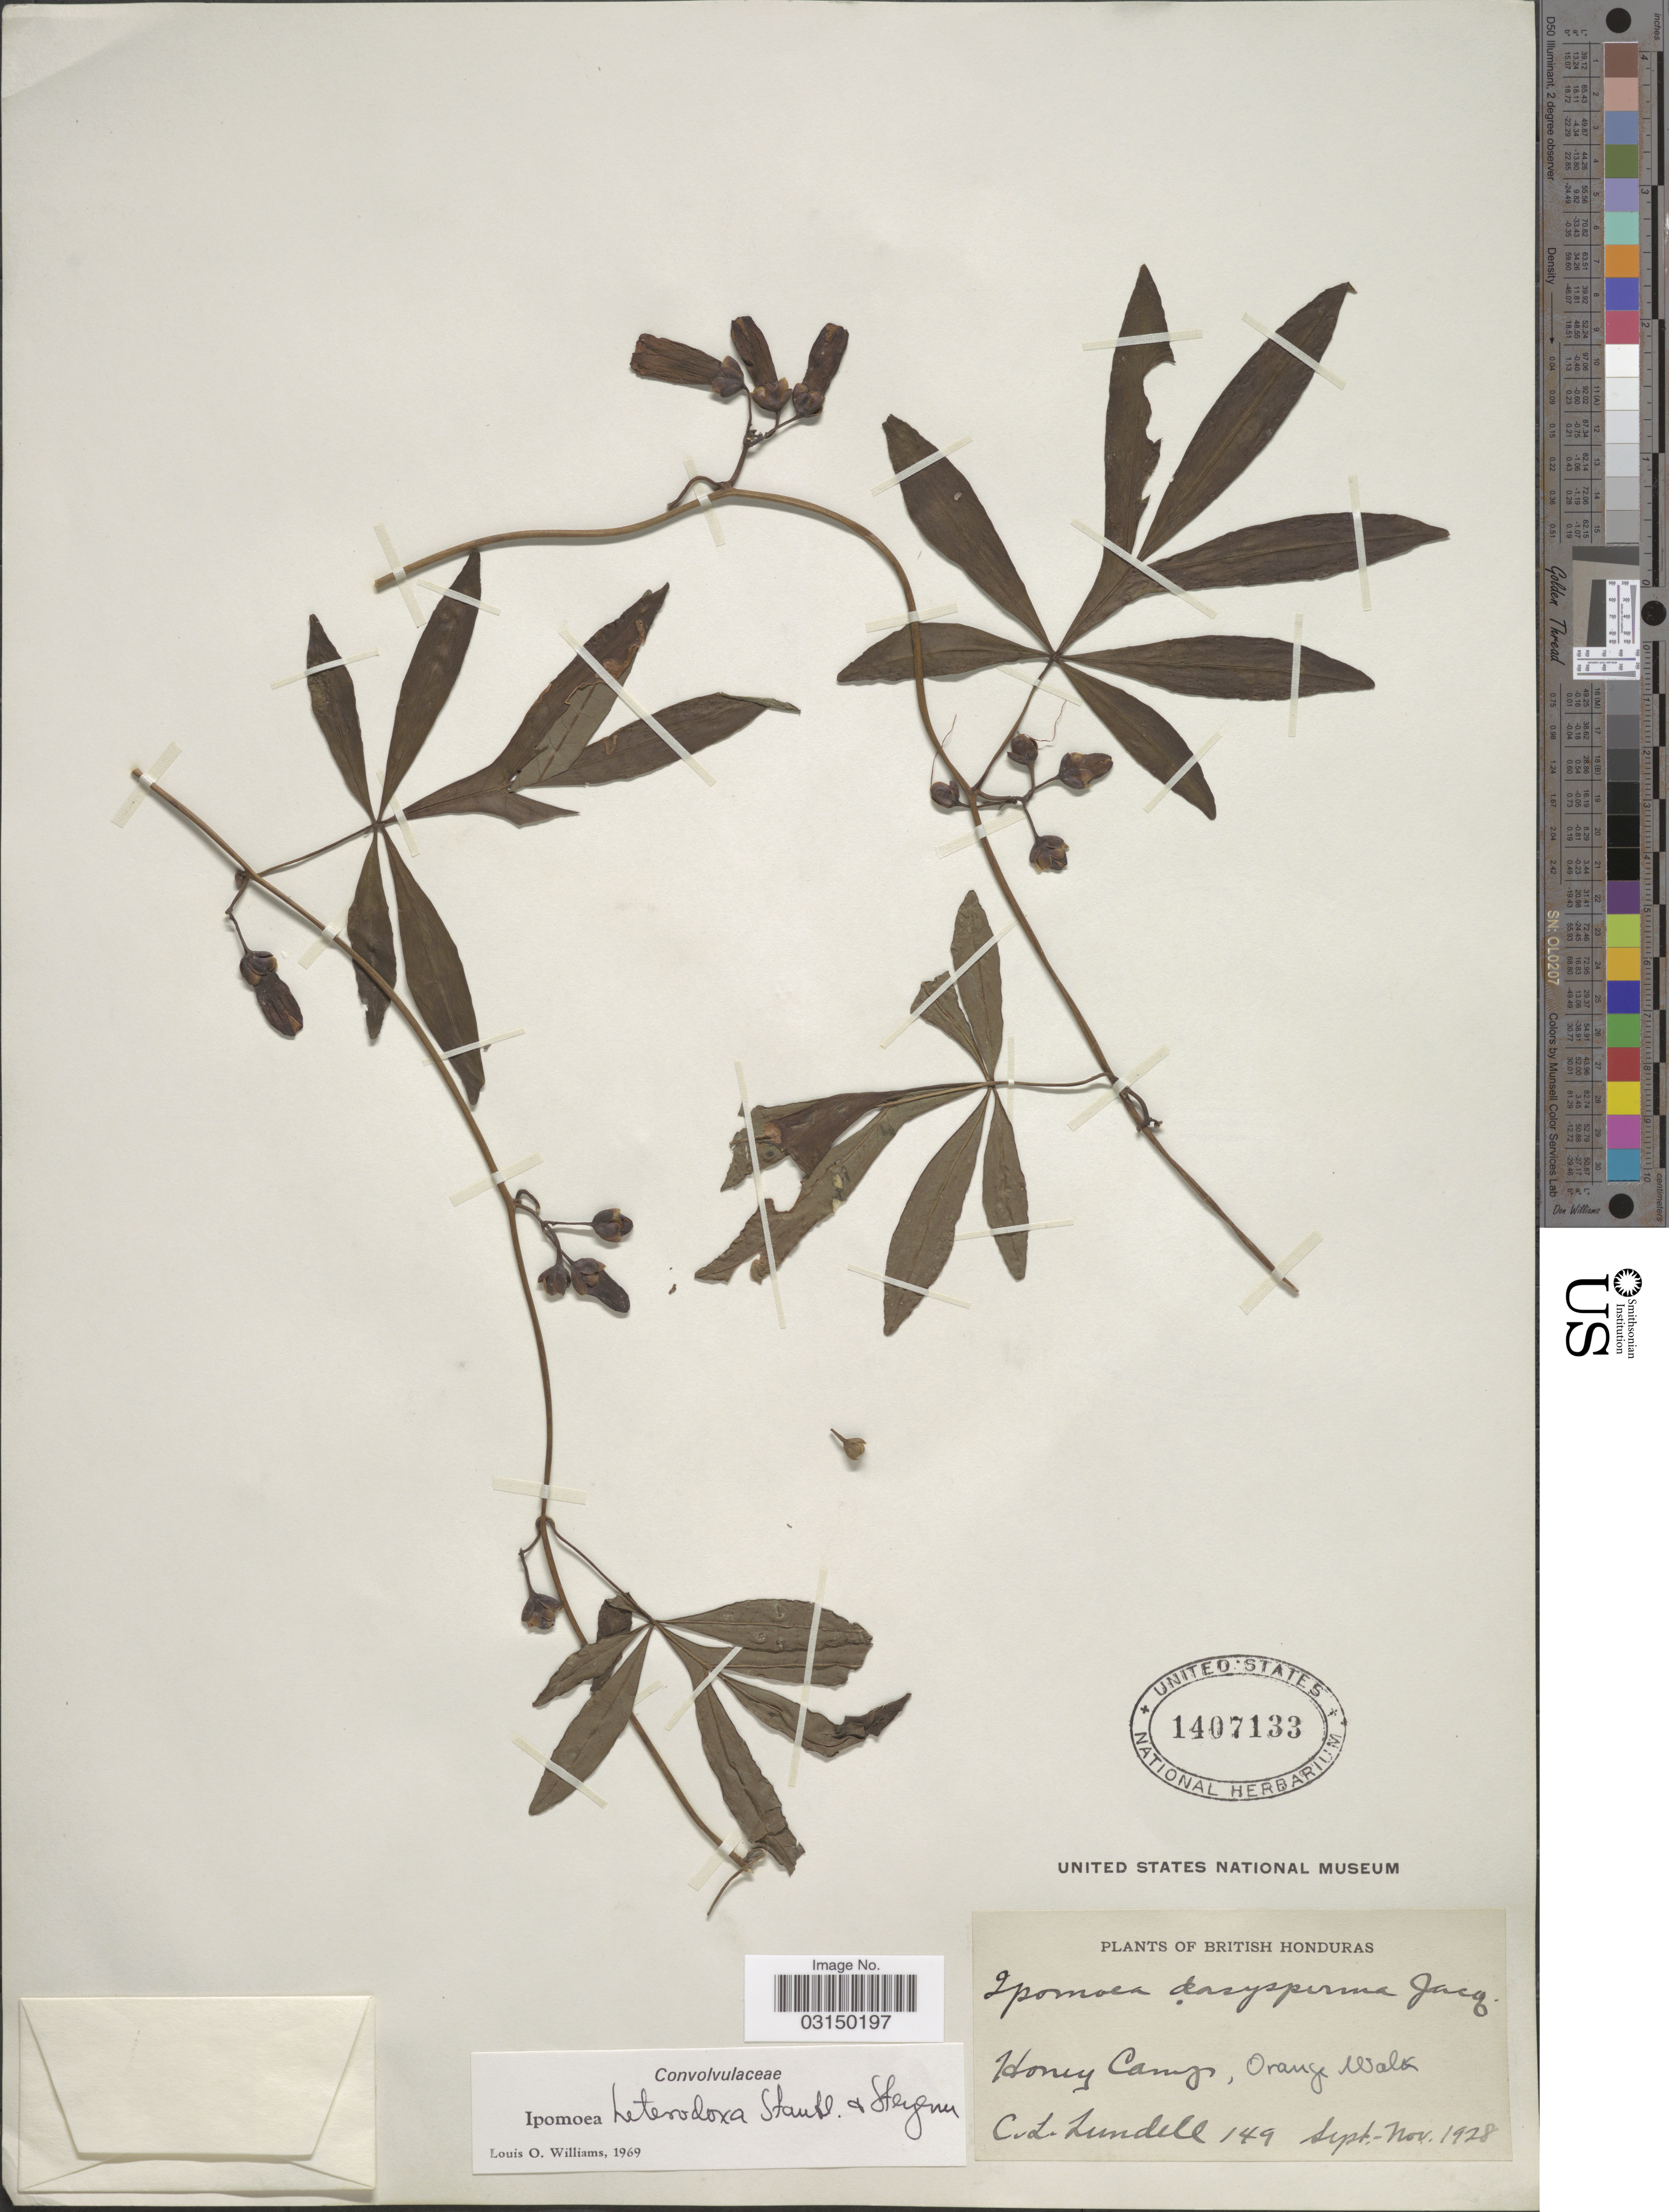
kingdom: Plantae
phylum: Tracheophyta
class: Magnoliopsida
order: Solanales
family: Convolvulaceae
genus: Ipomoea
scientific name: Ipomoea heterodoxa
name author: Standl. & Steyerm.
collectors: C. L. Lundell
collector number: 149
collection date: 1928-09/1928-11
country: Belize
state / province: Orange Walk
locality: British Honduras. Honey Camp.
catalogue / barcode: US 1407133